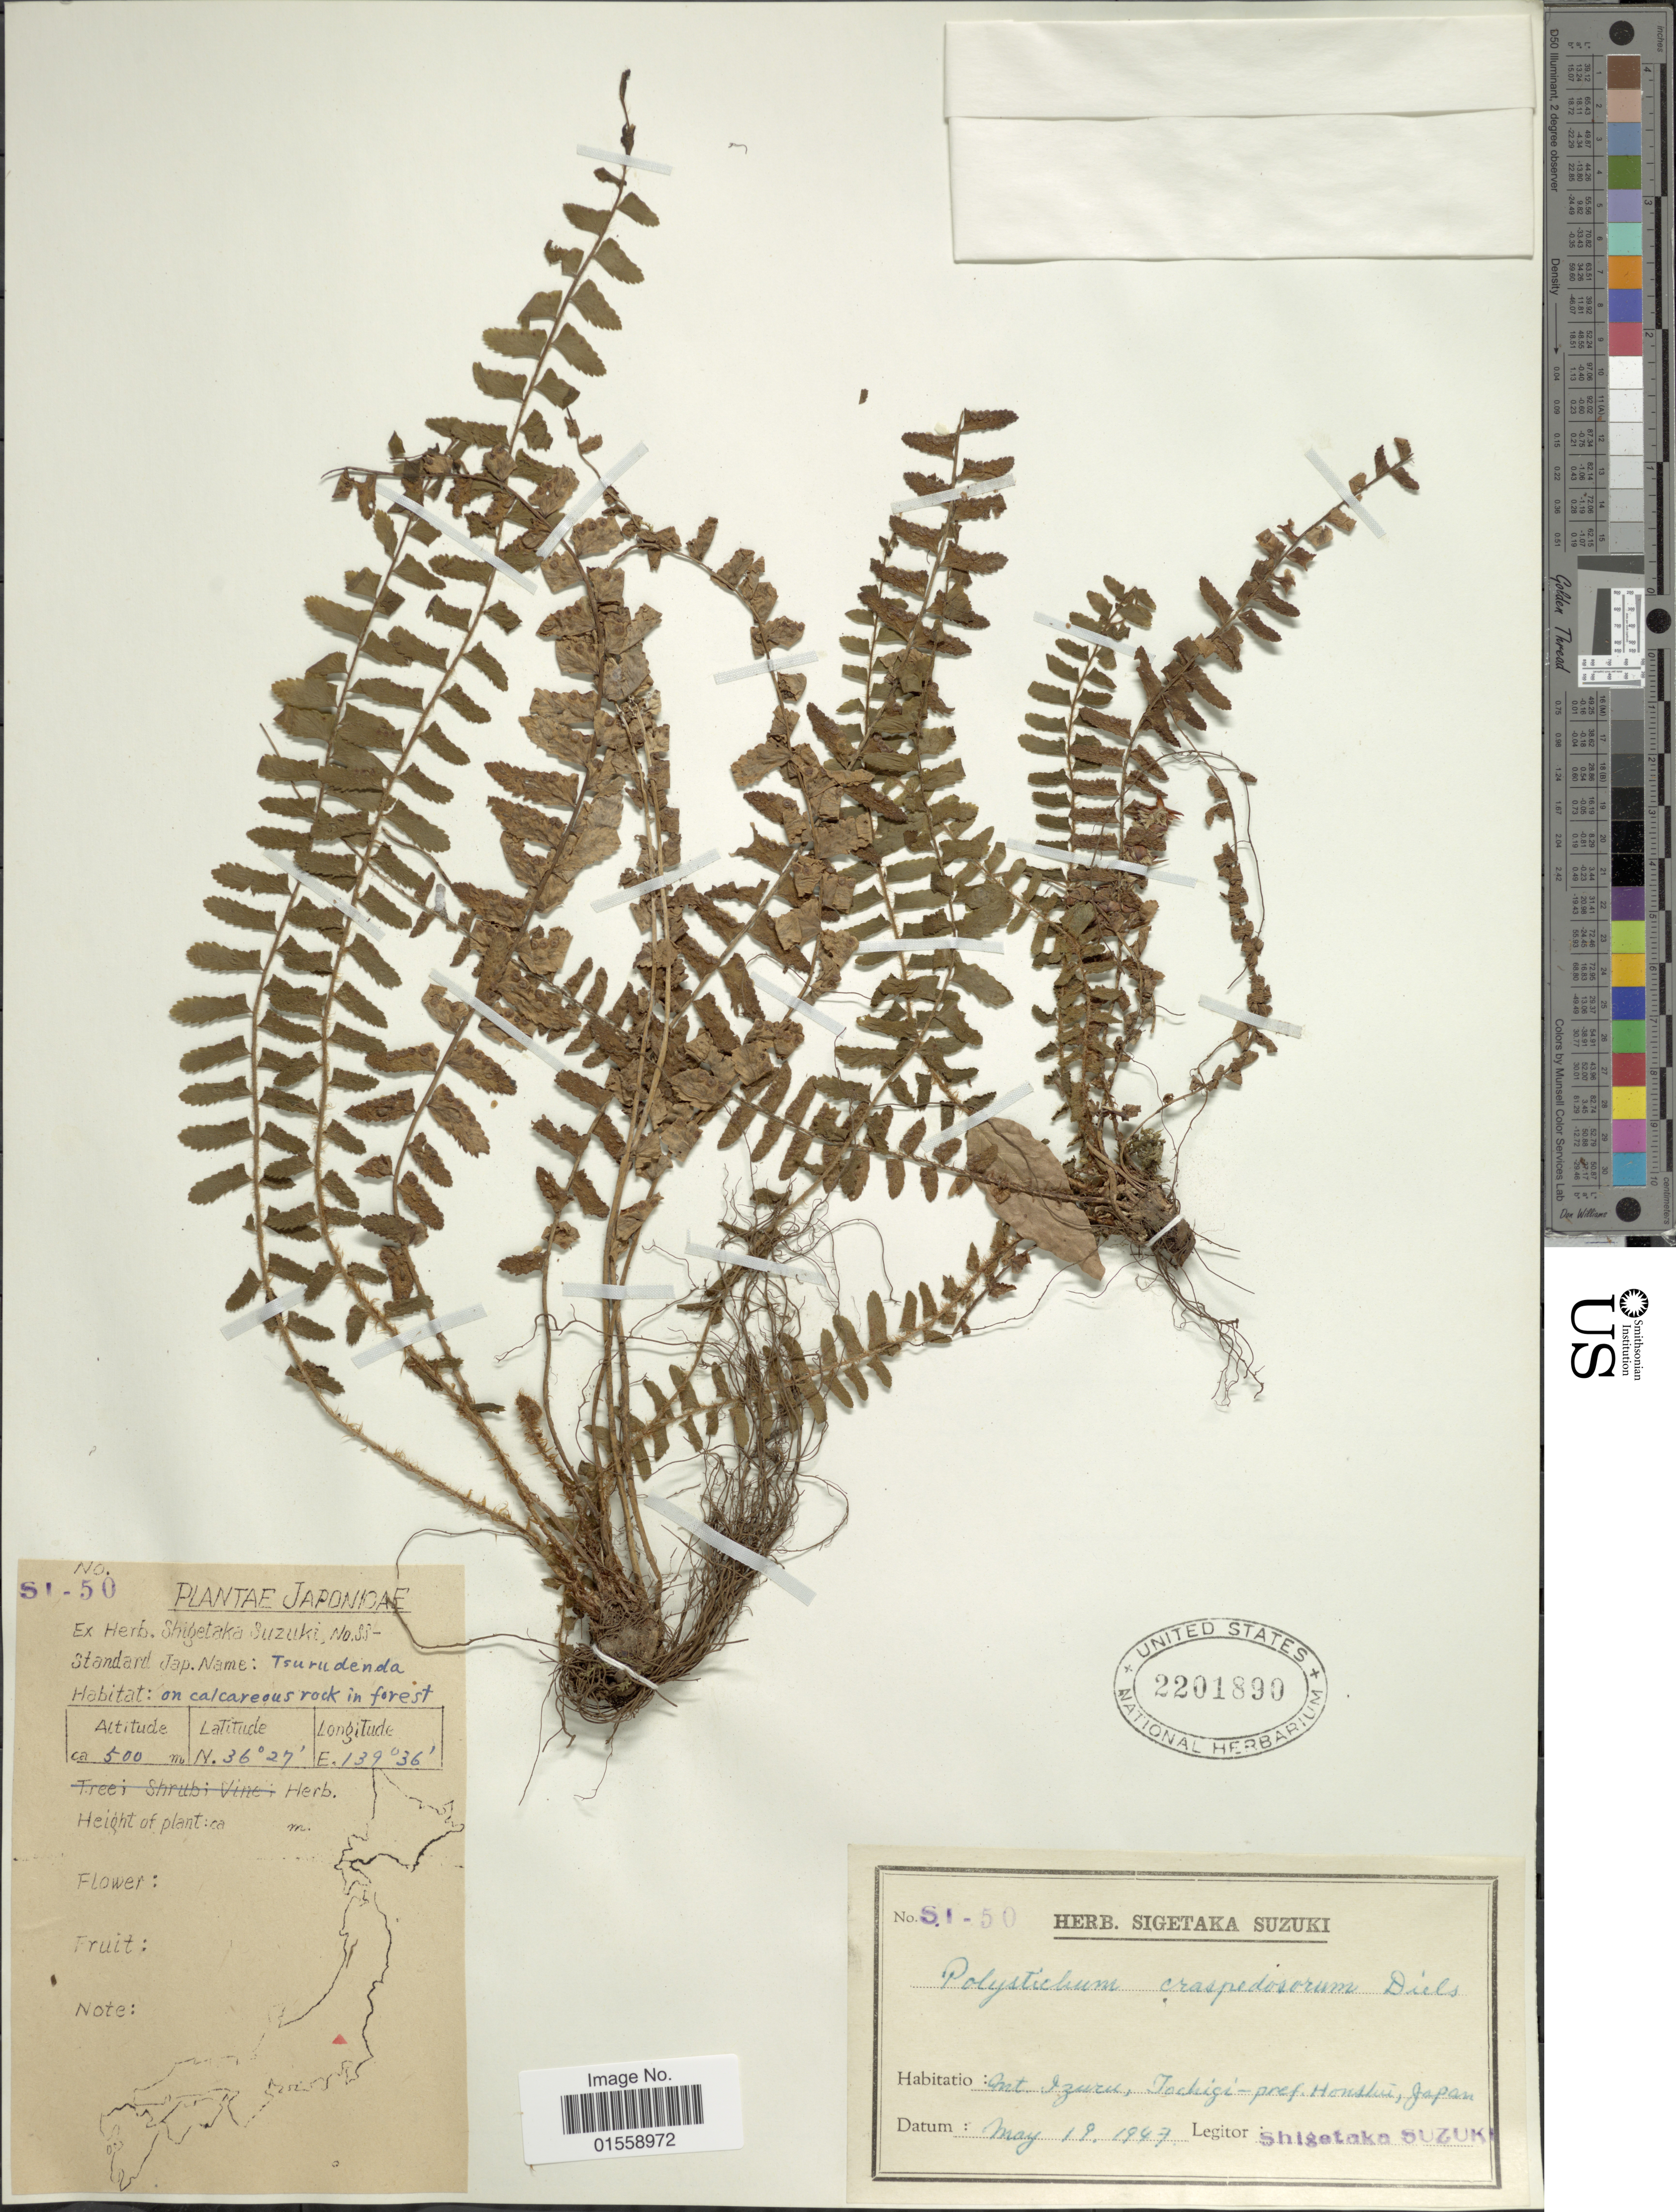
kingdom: Plantae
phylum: Tracheophyta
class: Polypodiopsida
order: Polypodiales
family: Dryopteridaceae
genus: Polystichum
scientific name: Polystichum craspedosorum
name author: (Maxim.) Diels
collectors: S. Suzuki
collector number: S1-50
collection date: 1947-05-19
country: Japan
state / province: Totigi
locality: Mt. Izuru, Tochigi-pref, Honshu.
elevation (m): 500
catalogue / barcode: US 2201890